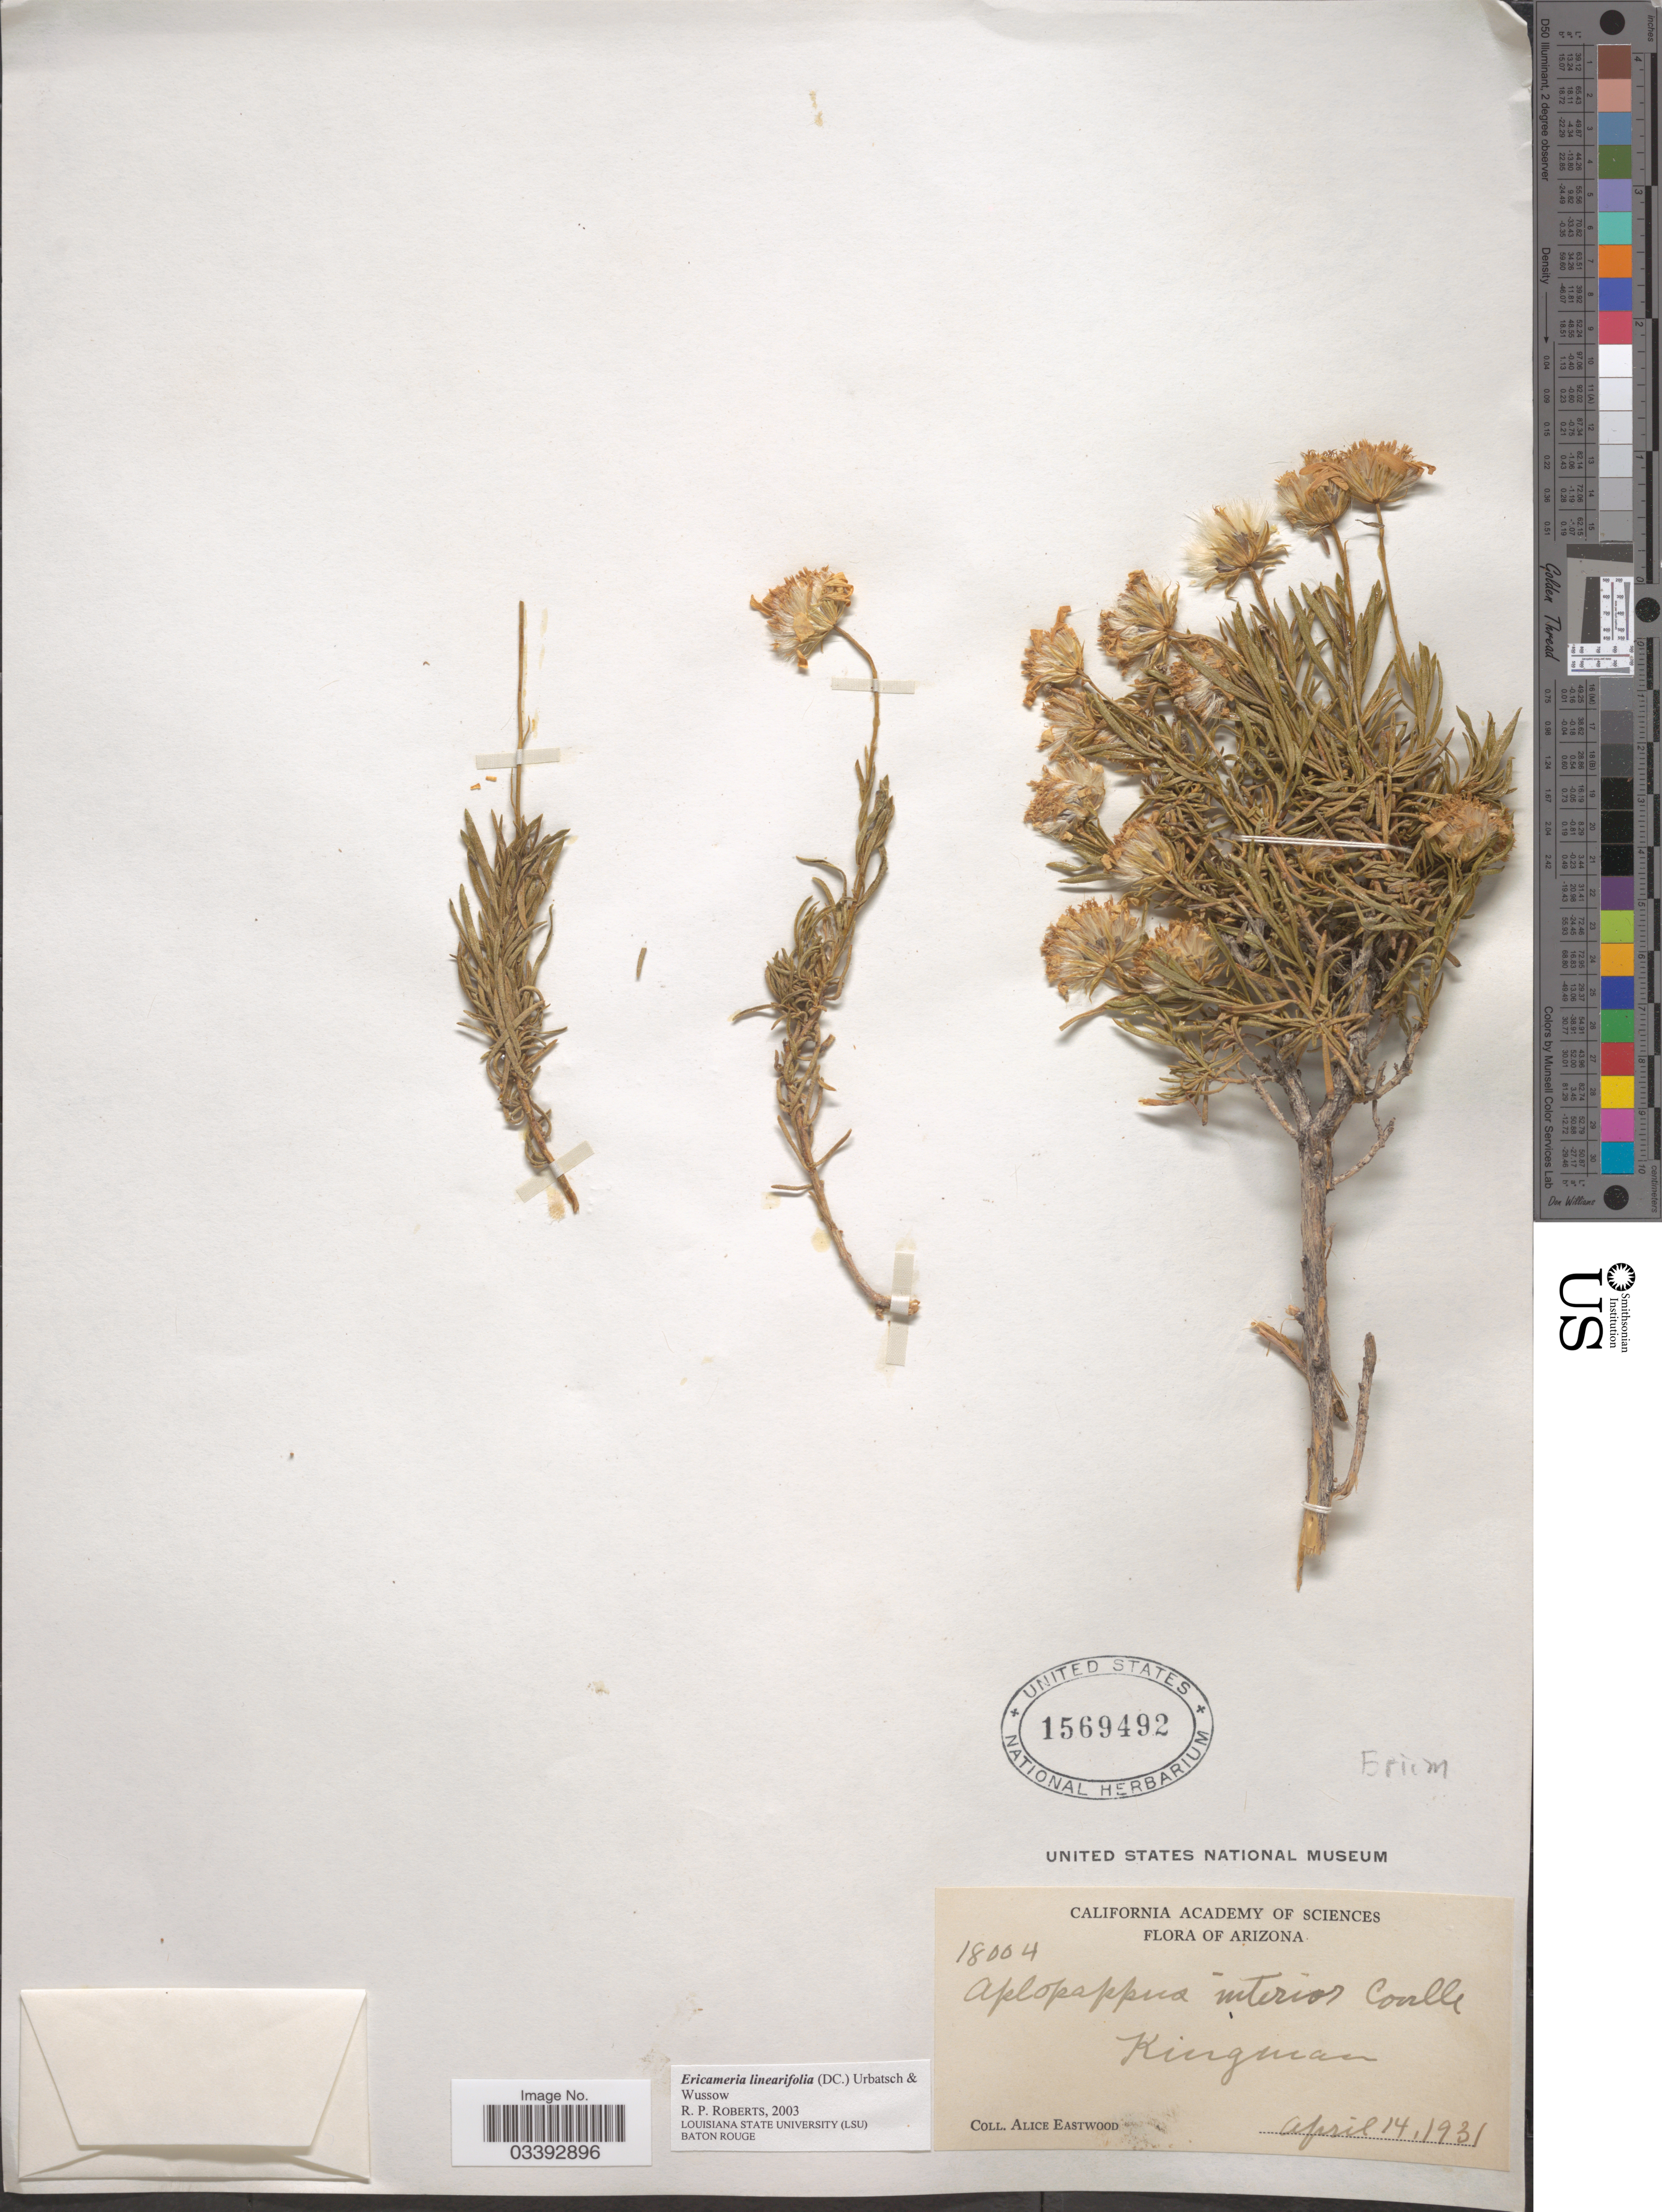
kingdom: Plantae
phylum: Tracheophyta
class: Magnoliopsida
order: Asterales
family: Asteraceae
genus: Ericameria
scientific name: Ericameria linearifolia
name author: (DC.) Urbatsch & Wussow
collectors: A. Eastwood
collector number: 18004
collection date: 1931-04-14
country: United States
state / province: Arizona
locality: Kingman.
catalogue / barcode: US 1569492